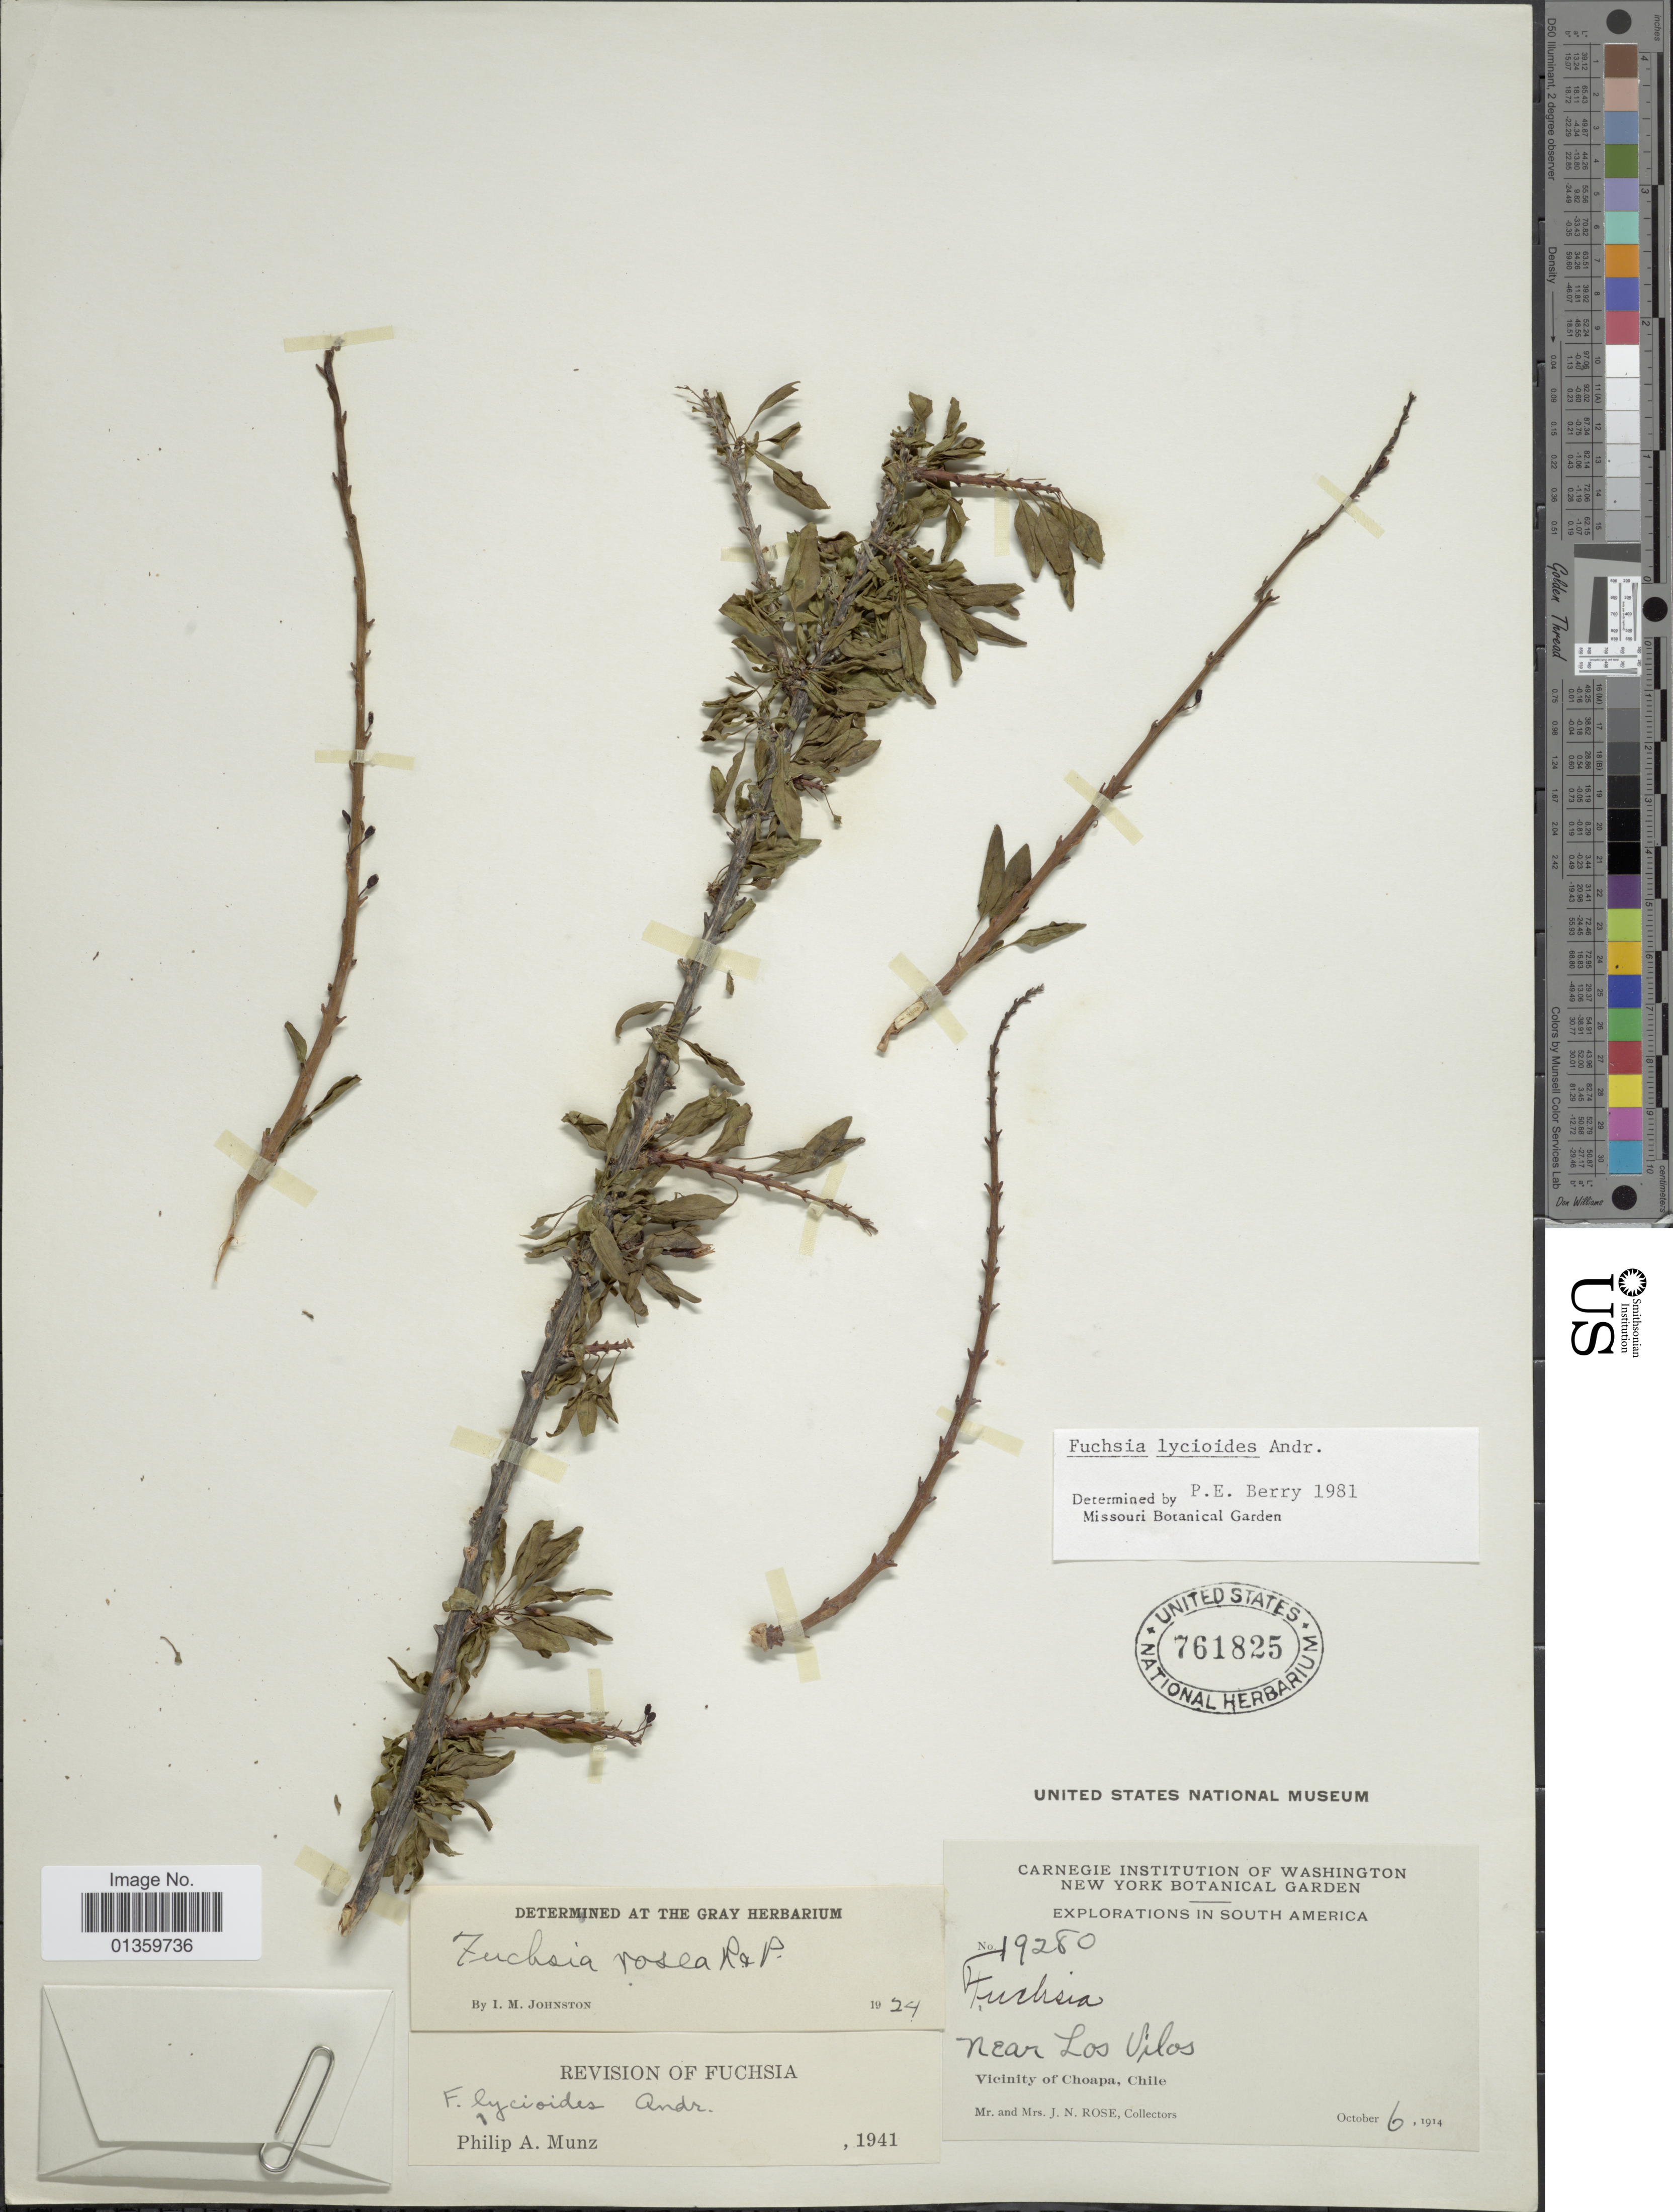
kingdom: Plantae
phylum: Tracheophyta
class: Magnoliopsida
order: Myrtales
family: Onagraceae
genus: Fuchsia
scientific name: Fuchsia lycioides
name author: Andrews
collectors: J. N. Rose & L. B. Rose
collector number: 19280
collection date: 1914-10-06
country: Chile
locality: Near Los Vilos, Vicinity of Choapa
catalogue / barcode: US 761825